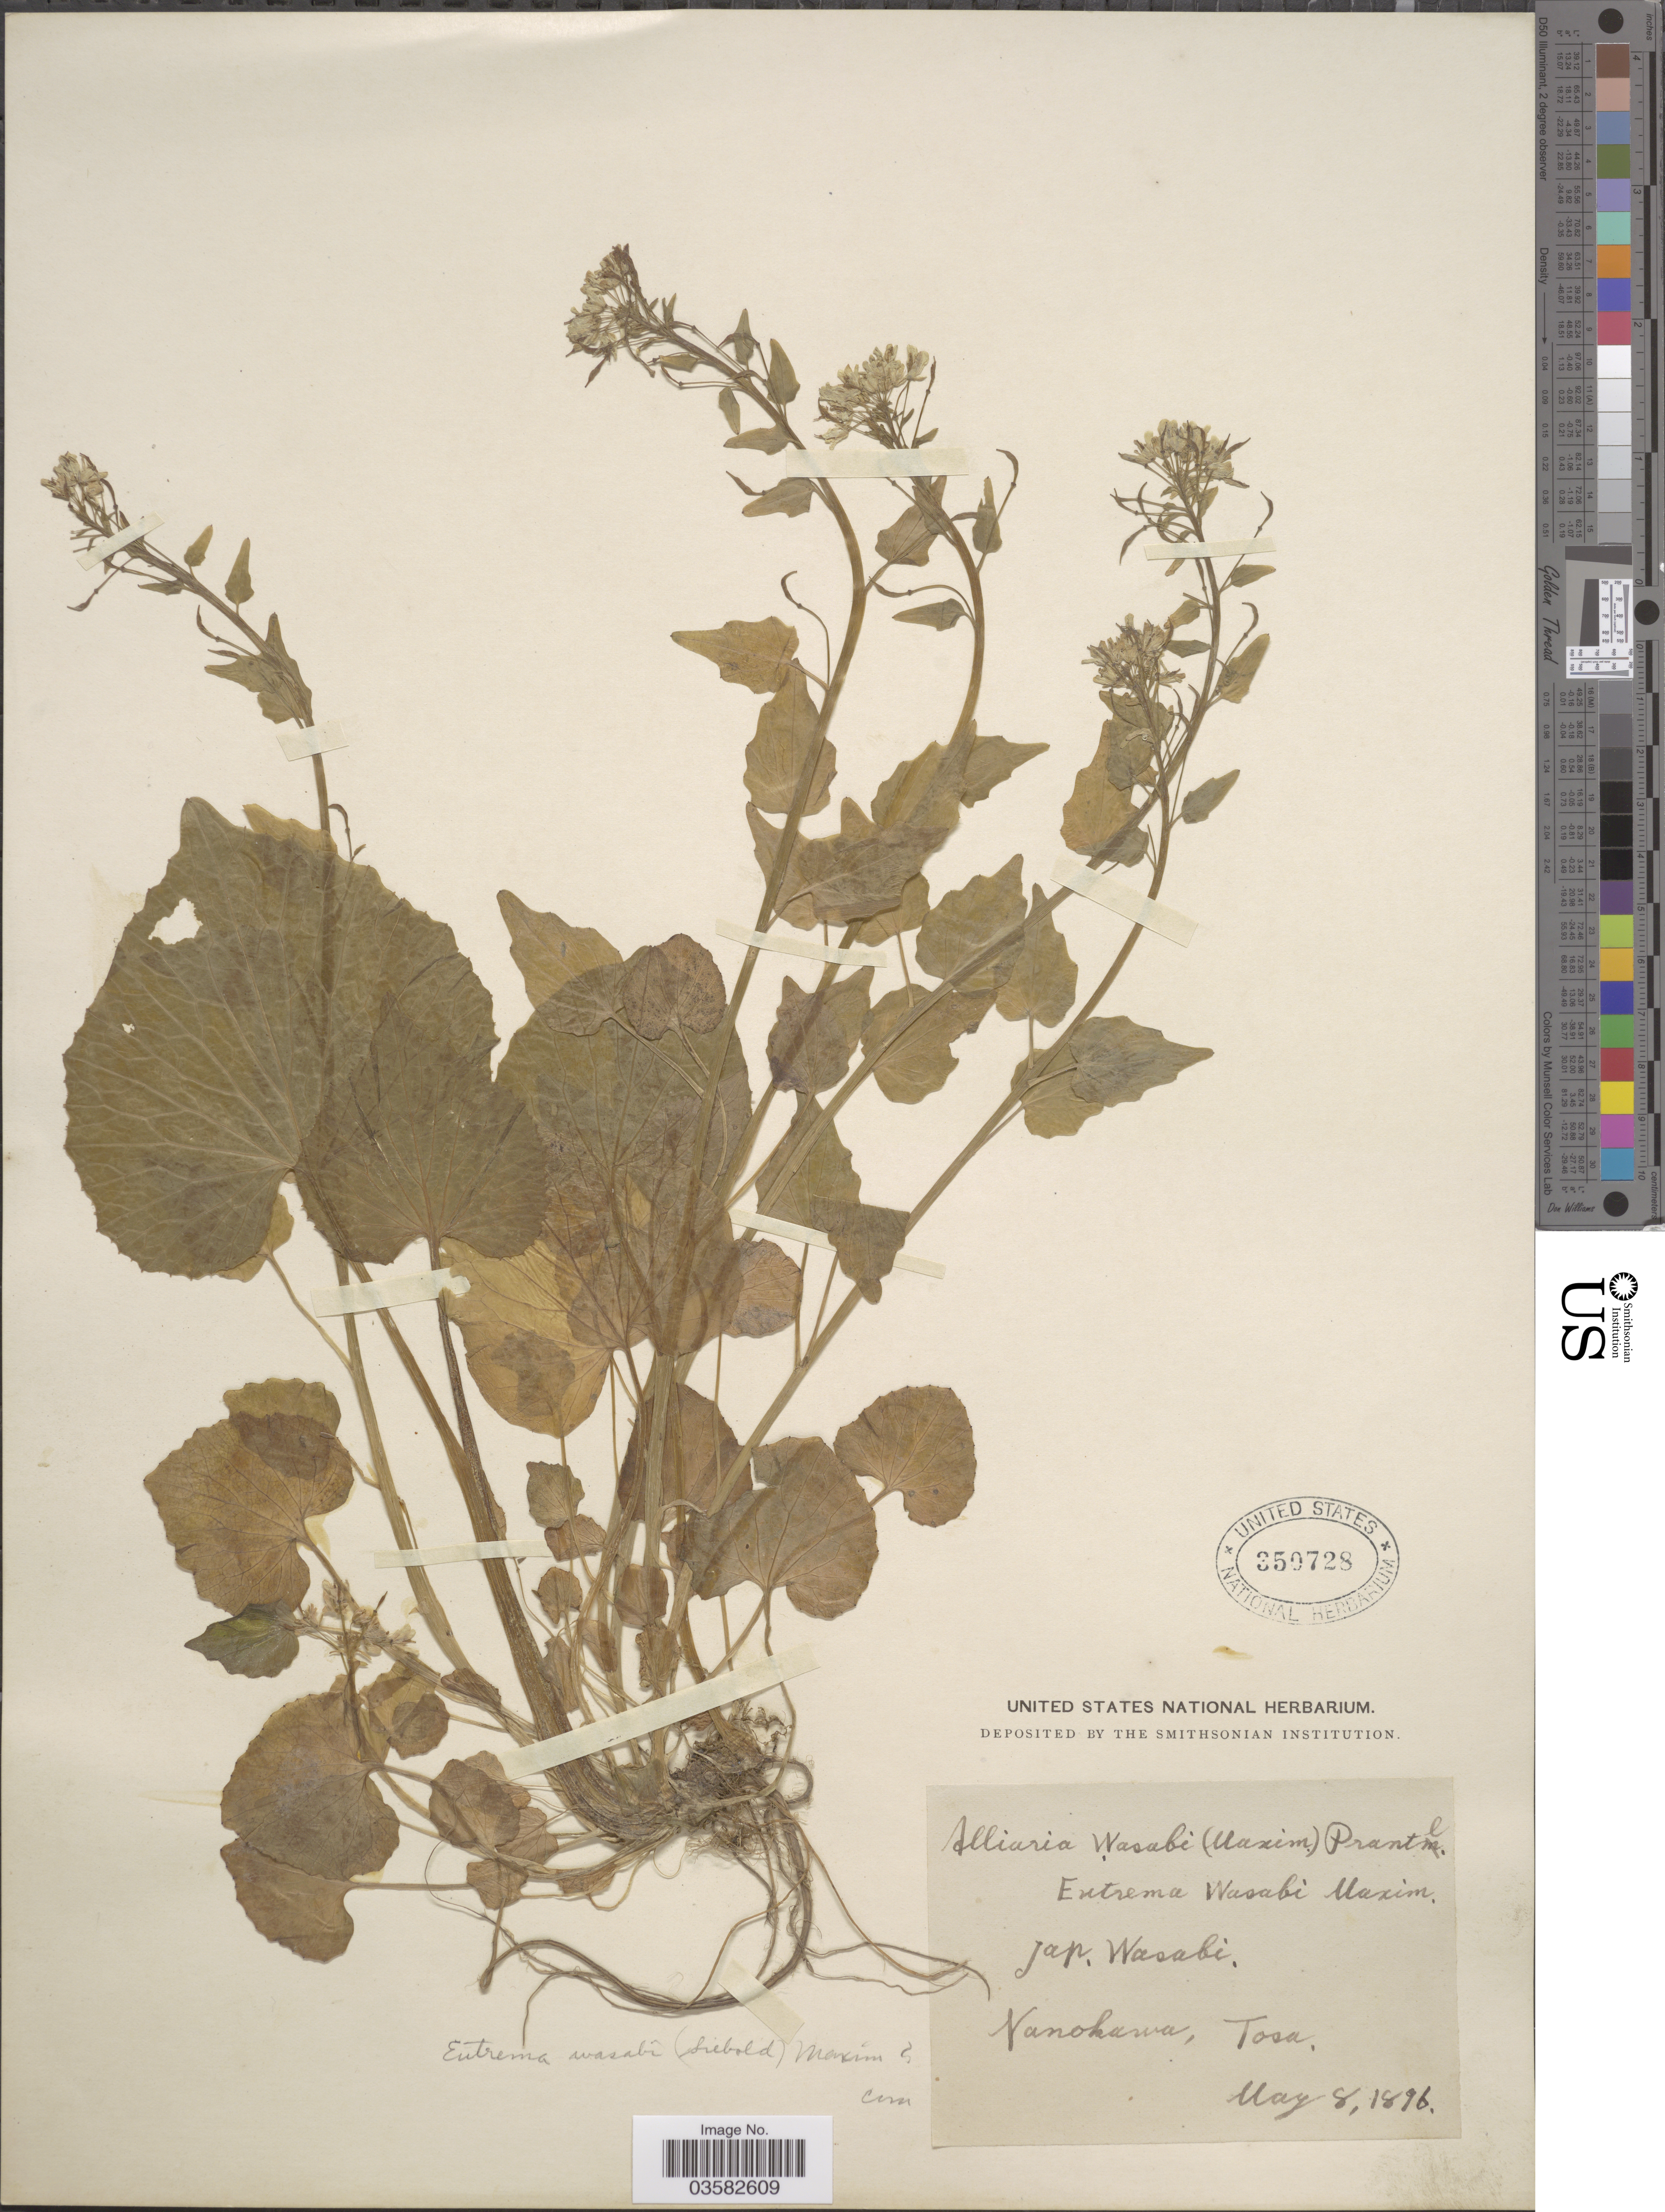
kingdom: Plantae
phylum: Tracheophyta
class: Magnoliopsida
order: Brassicales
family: Brassicaceae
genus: Eutrema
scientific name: Eutrema japonicum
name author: (Miq.) Koidz.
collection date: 1896-05-08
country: Japan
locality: Nanokawa, Tosa.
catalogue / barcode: US 350728